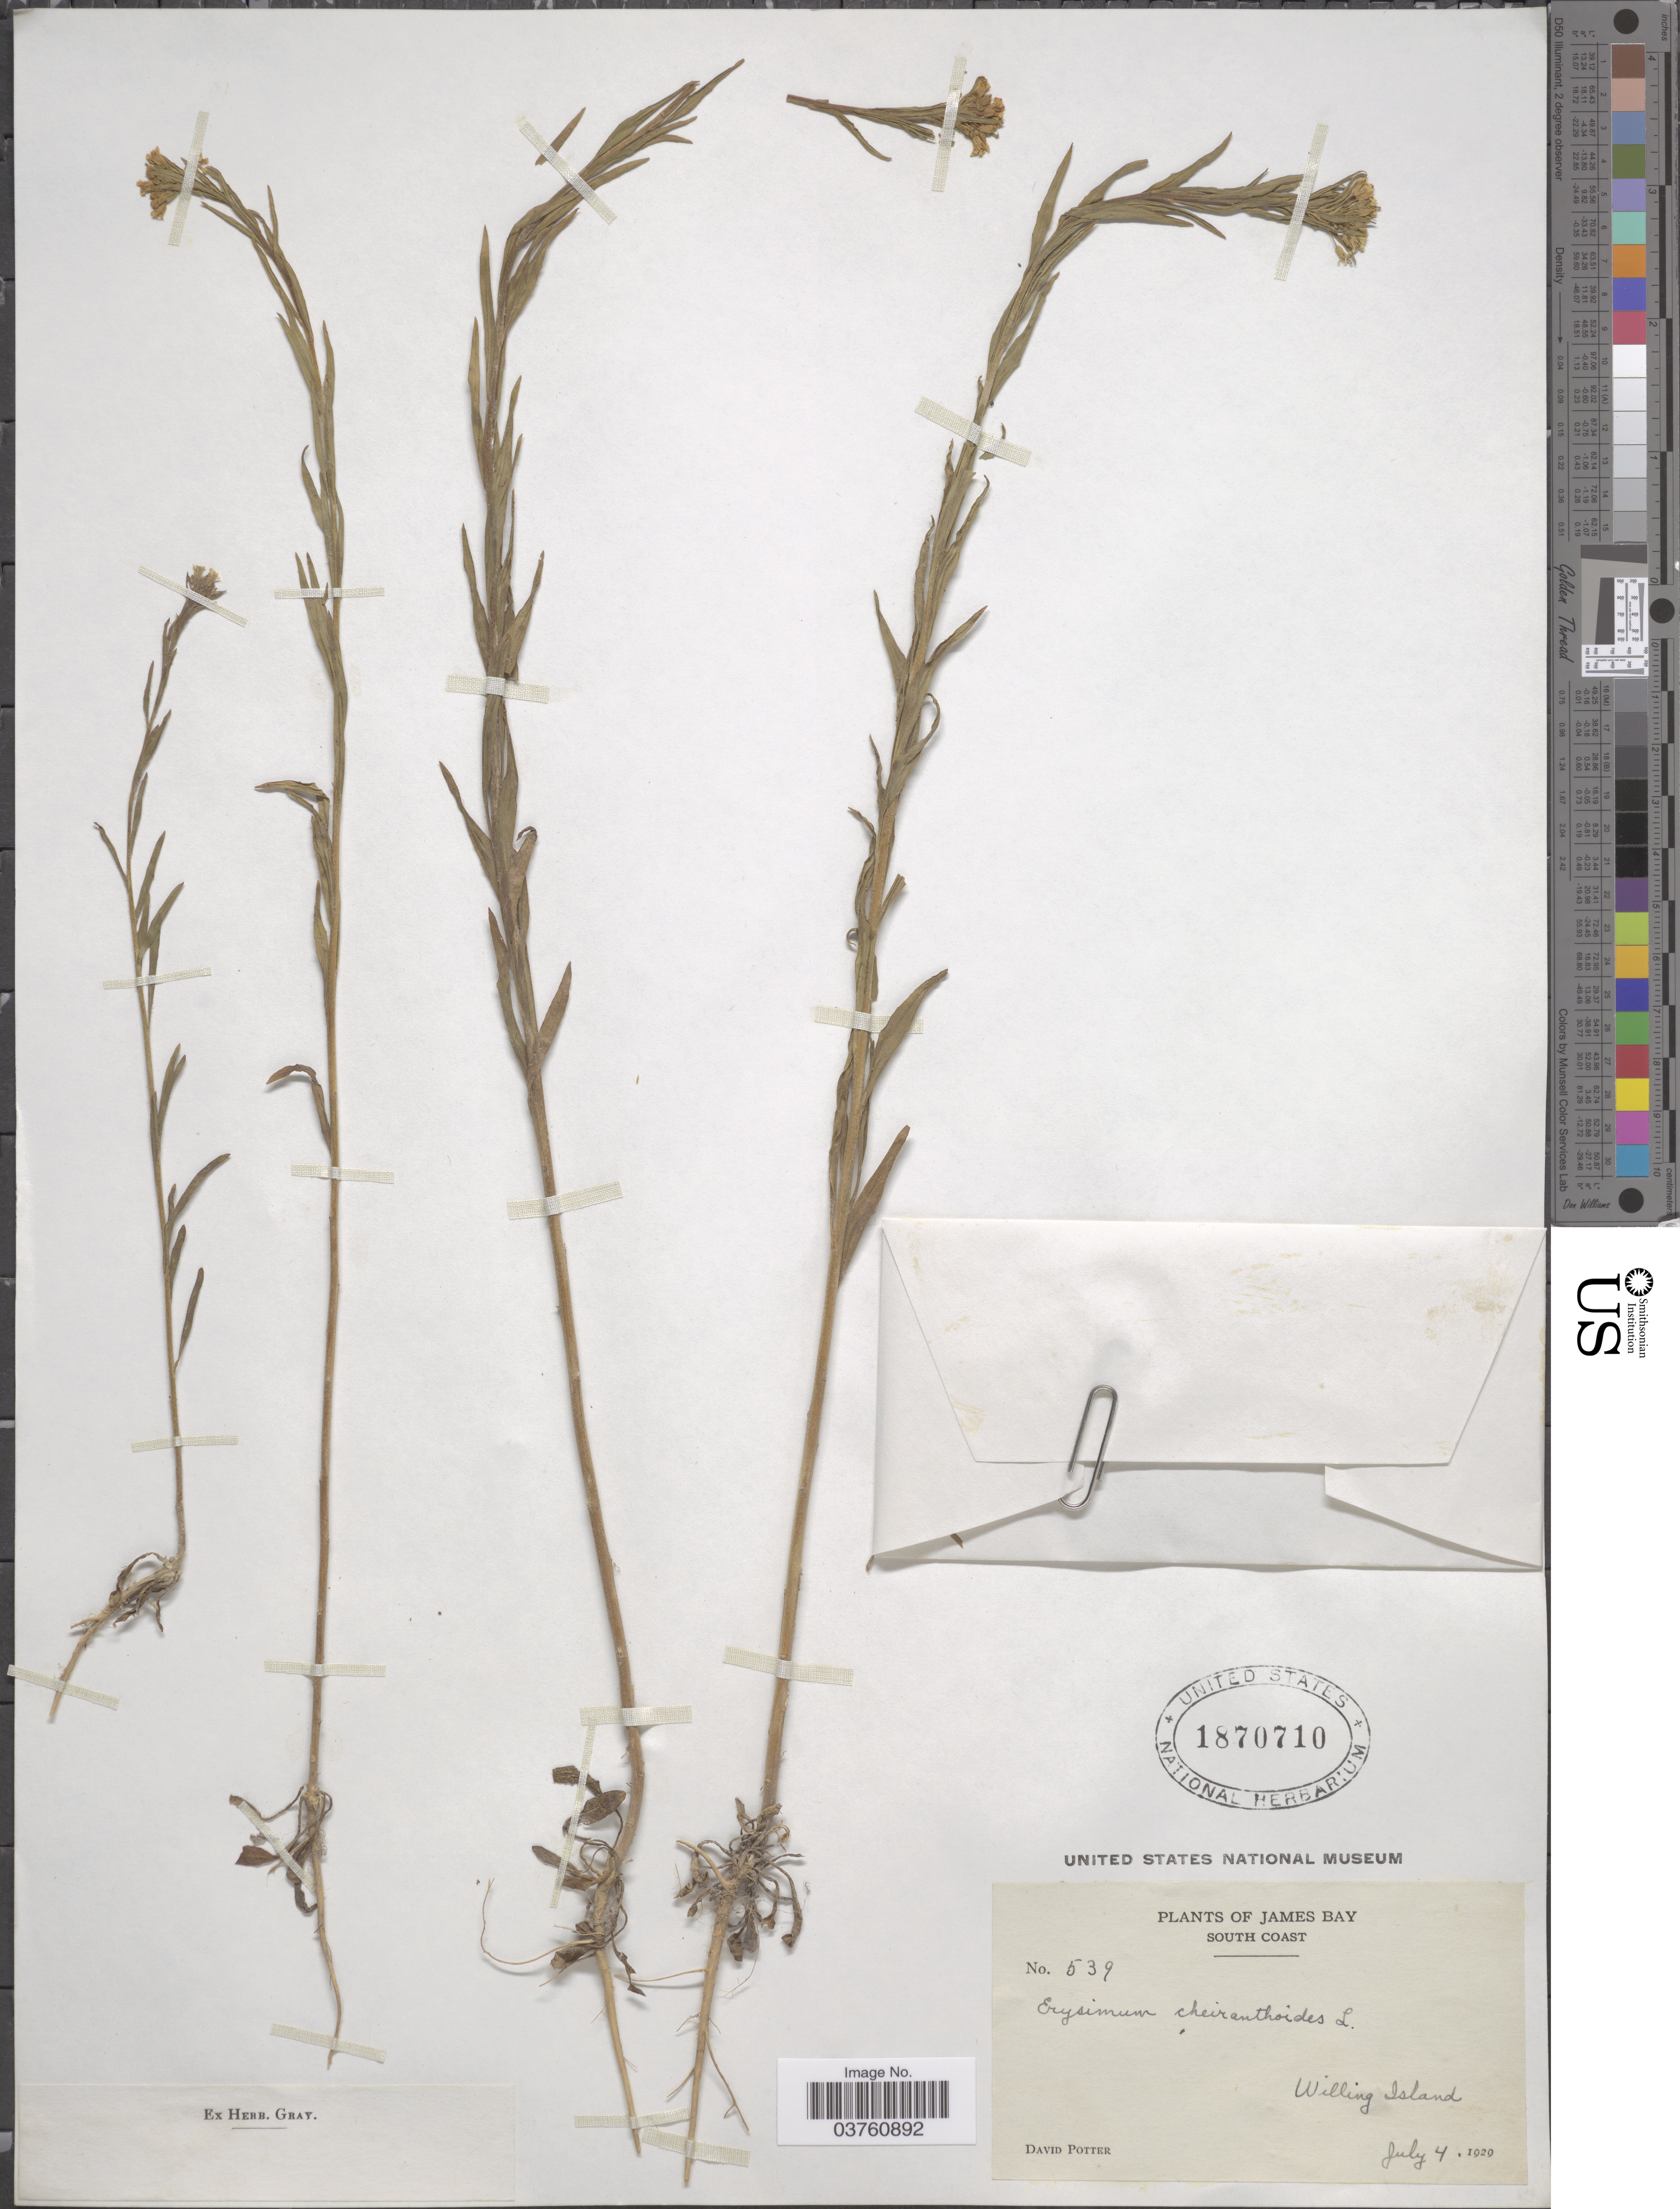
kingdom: Plantae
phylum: Tracheophyta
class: Magnoliopsida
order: Brassicales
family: Brassicaceae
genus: Erysimum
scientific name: Erysimum cheiranthoides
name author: L.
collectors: D. Potter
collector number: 539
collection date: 1929-07-04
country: Canada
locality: James Bay. South Coast. Willing Island.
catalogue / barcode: US 1870710